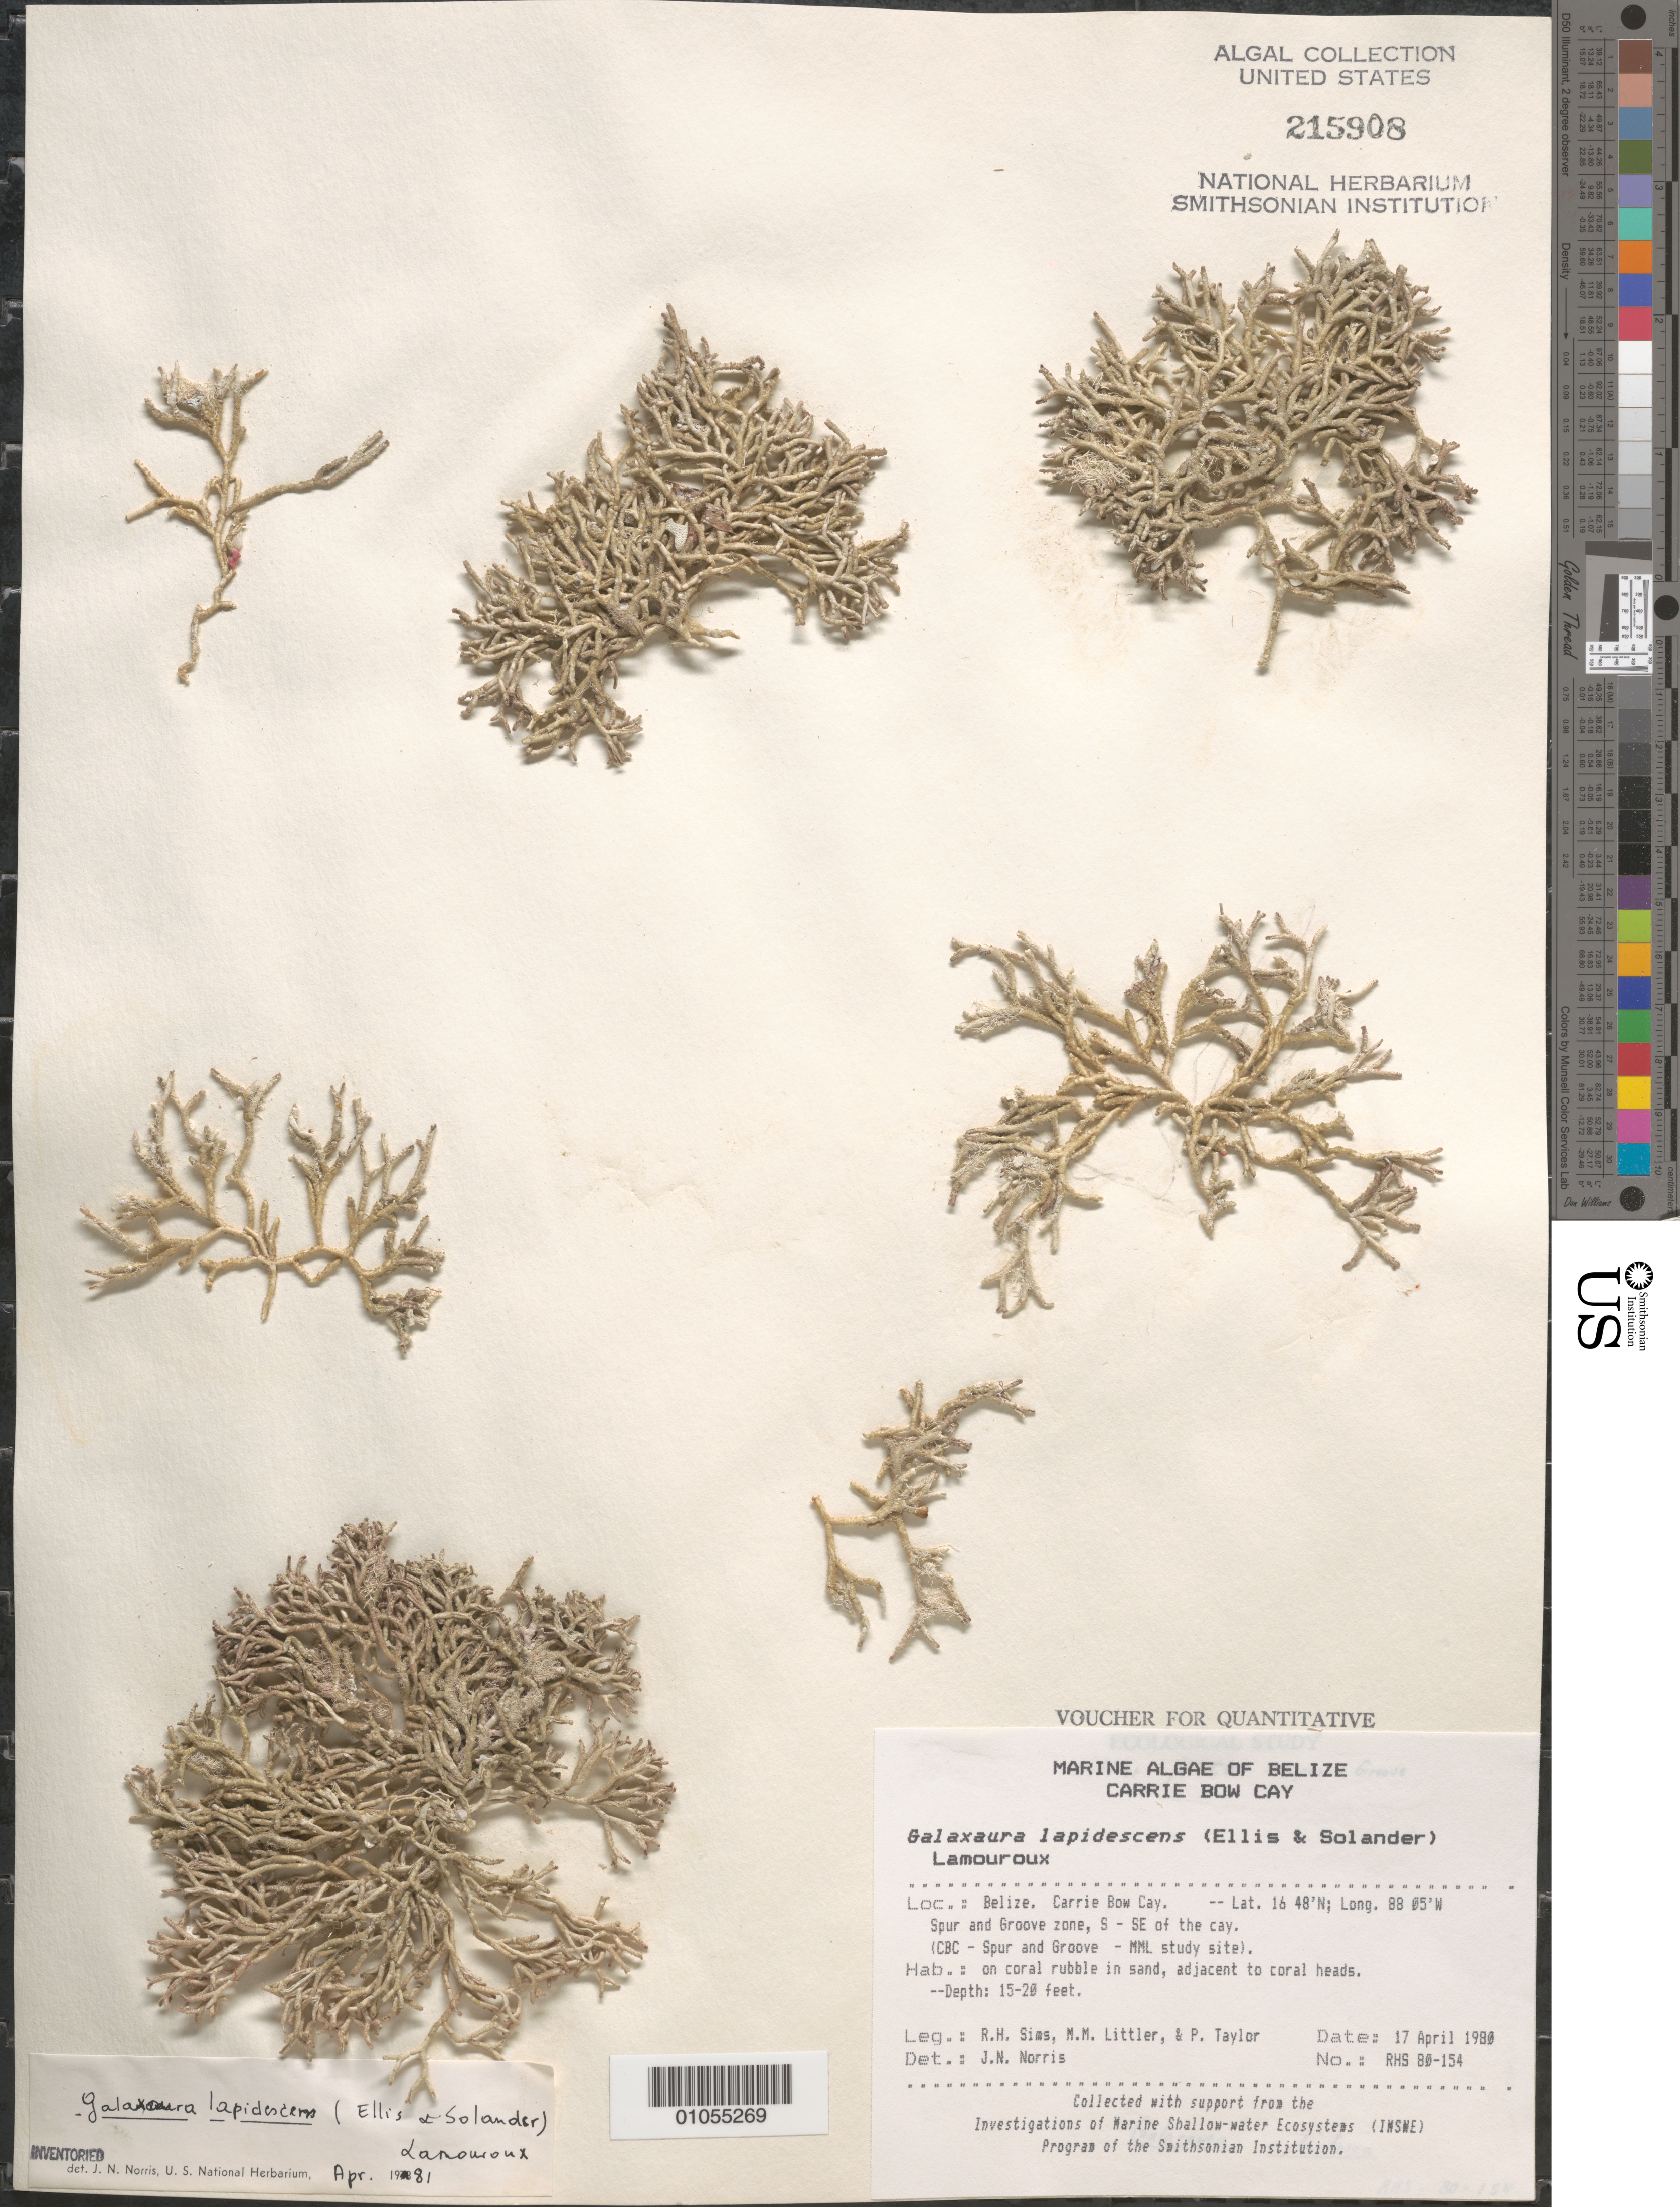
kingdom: Plantae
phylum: Rhodophyta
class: Florideophyceae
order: Nemaliales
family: Galaxauraceae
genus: Galaxaura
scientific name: Galaxaura rugosa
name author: (Ellis & Sol.) J.V.Lamouroux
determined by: Algae name updating Project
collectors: R. H. Sims, M. M. Littler & P. R. Taylor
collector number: RHS 80-154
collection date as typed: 17 Apr 1980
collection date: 1980-04-17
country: Belize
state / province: Stann Creek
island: Carrie Bow Cay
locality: Spur and groove zone, south southeast of the cay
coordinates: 16 48'N, 88 05'W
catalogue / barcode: US 215908